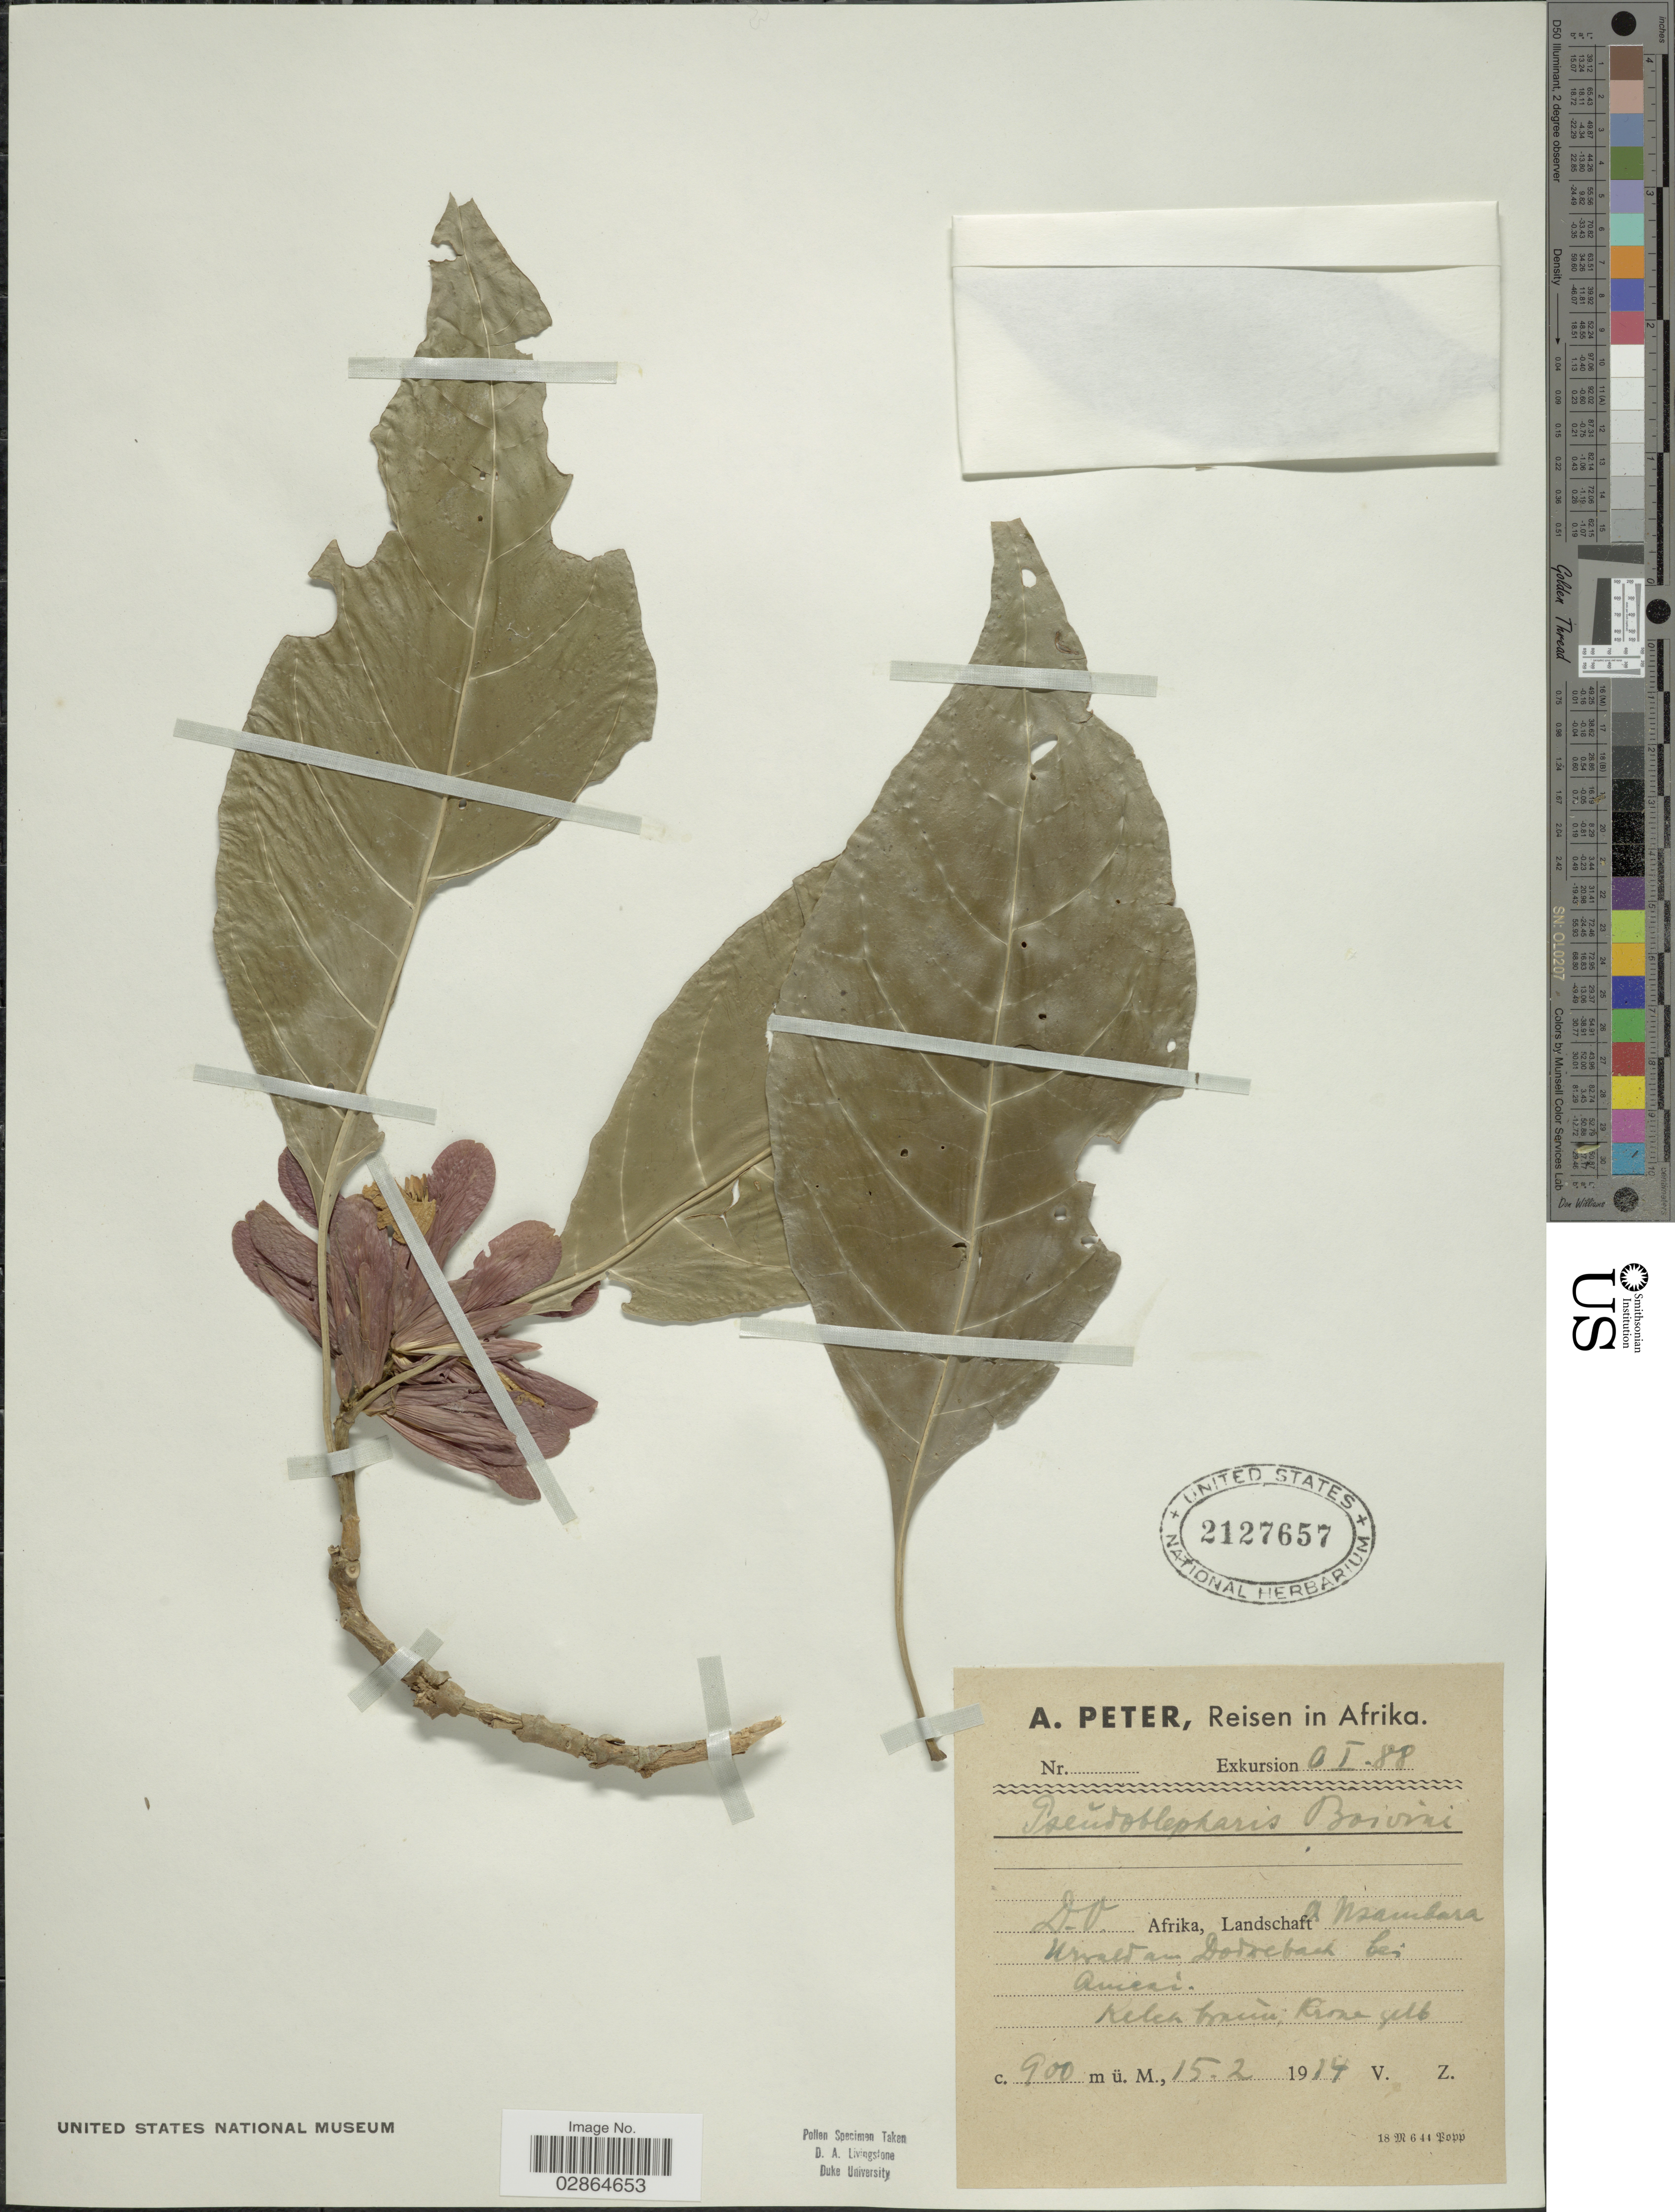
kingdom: Plantae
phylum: Tracheophyta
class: Magnoliopsida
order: Lamiales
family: Acanthaceae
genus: Sclerochiton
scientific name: Sclerochiton boivinii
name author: (Baill.) C.B. Clarke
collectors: A. Peter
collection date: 1914-02-15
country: Tanzania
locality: D.O. Afrika, Landschaft O. Usambara. Urwald am Dodwe-bach bei Amani.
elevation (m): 900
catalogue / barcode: US 2127657